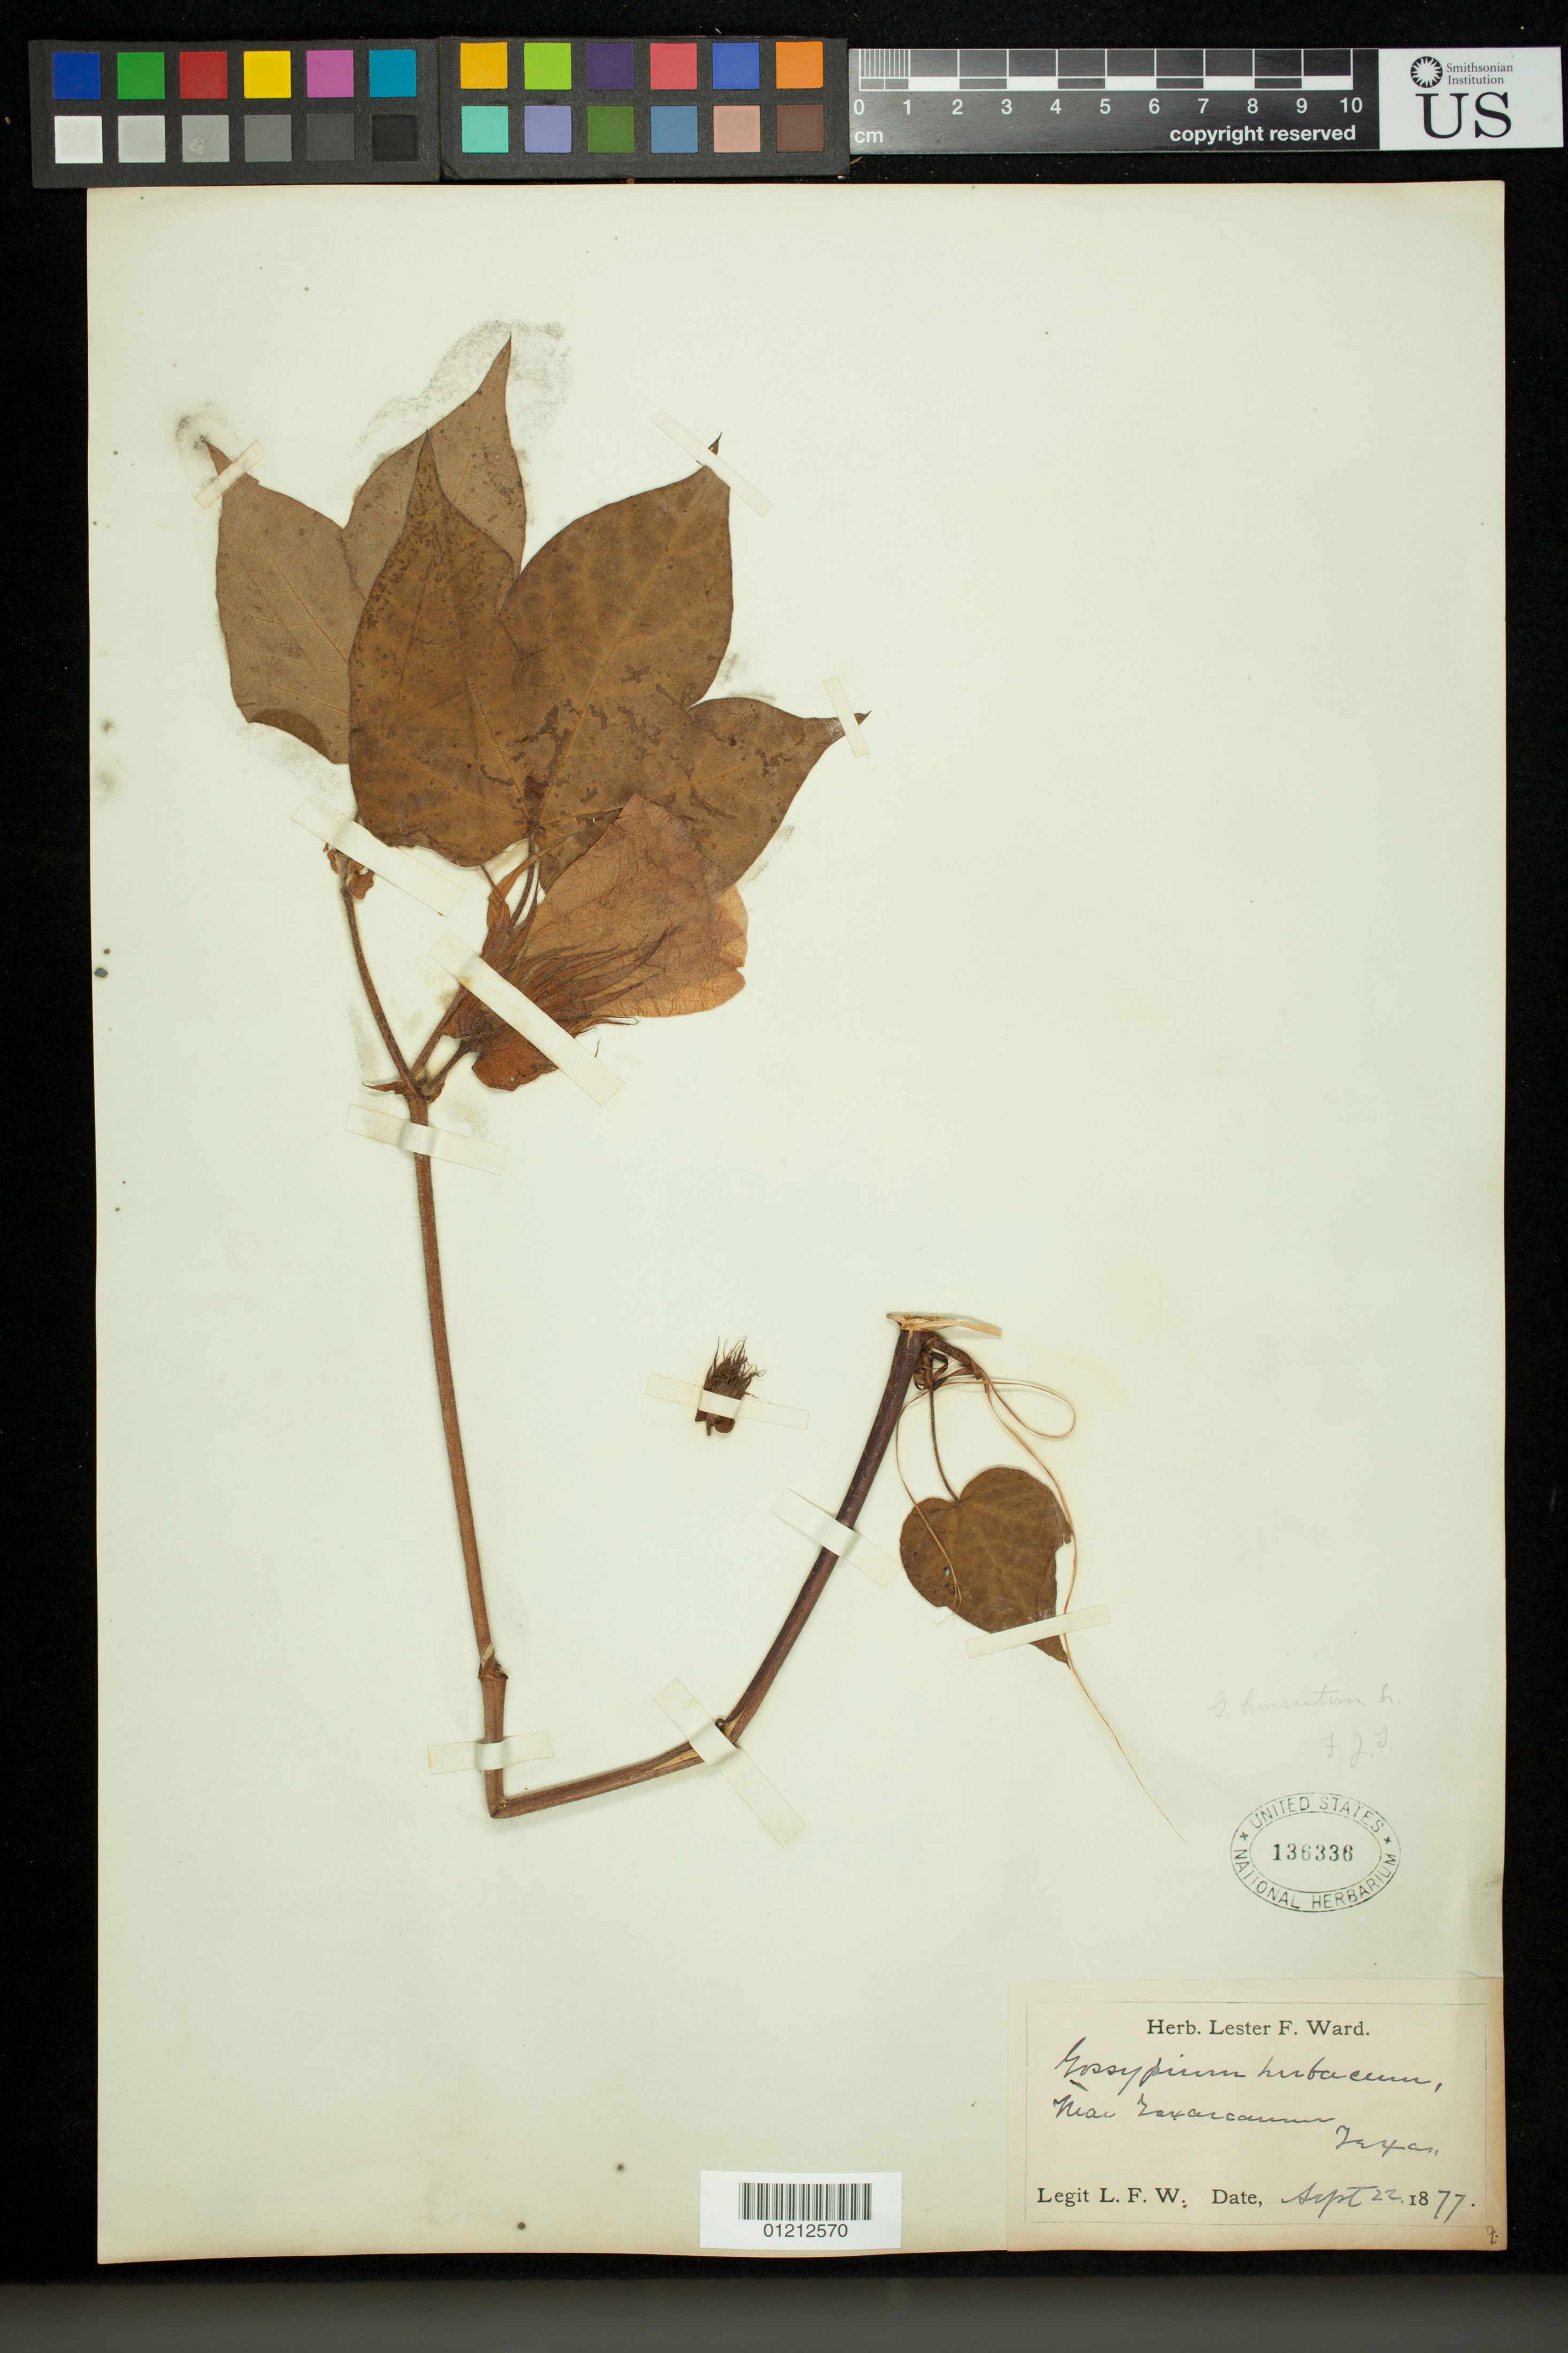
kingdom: Plantae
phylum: Tracheophyta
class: Magnoliopsida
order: Malvales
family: Malvaceae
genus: Gossypium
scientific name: Gossypium hirsutum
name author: L.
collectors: L. Ward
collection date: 1877-09-22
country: United States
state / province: Texas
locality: Near Texarcana Texas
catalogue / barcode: US 136336